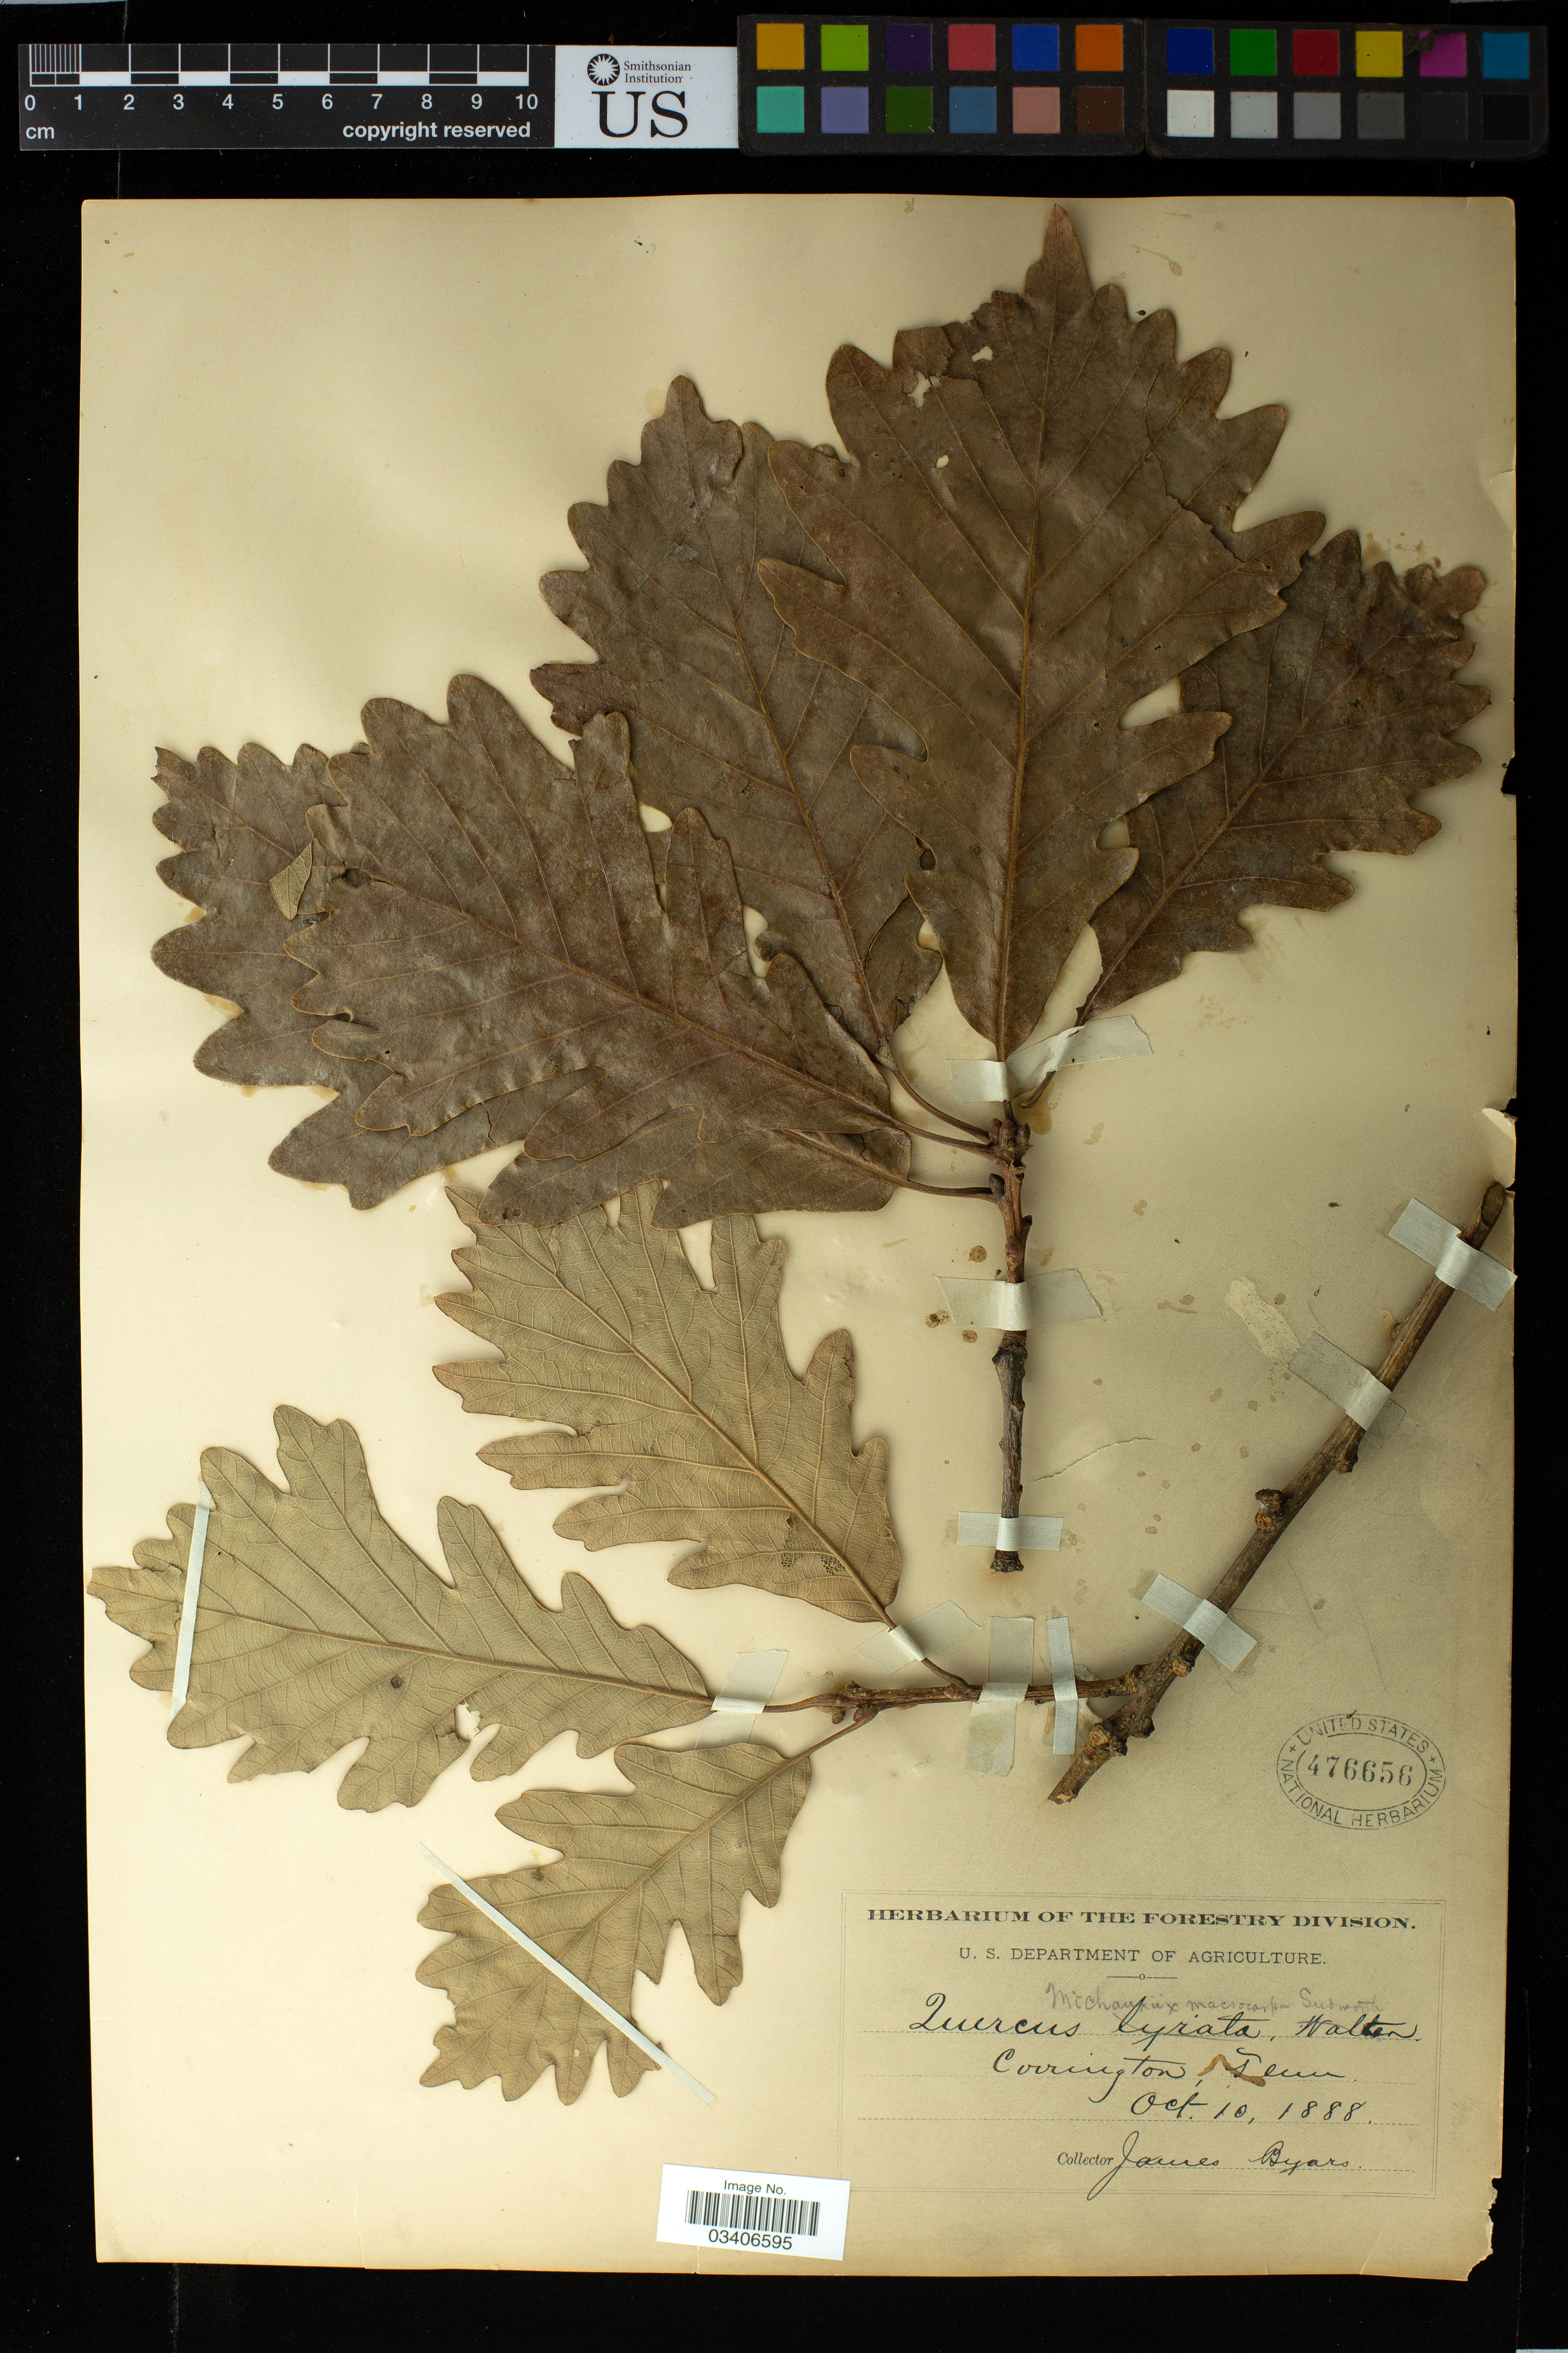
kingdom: Plantae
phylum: Tracheophyta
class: Magnoliopsida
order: Fagales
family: Fagaceae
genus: Quercus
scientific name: Quercus michauxii x Q. macrocarpa Michx.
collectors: J. Byars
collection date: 1888-10-10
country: United States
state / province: Tennessee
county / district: Tipton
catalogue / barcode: US 476656